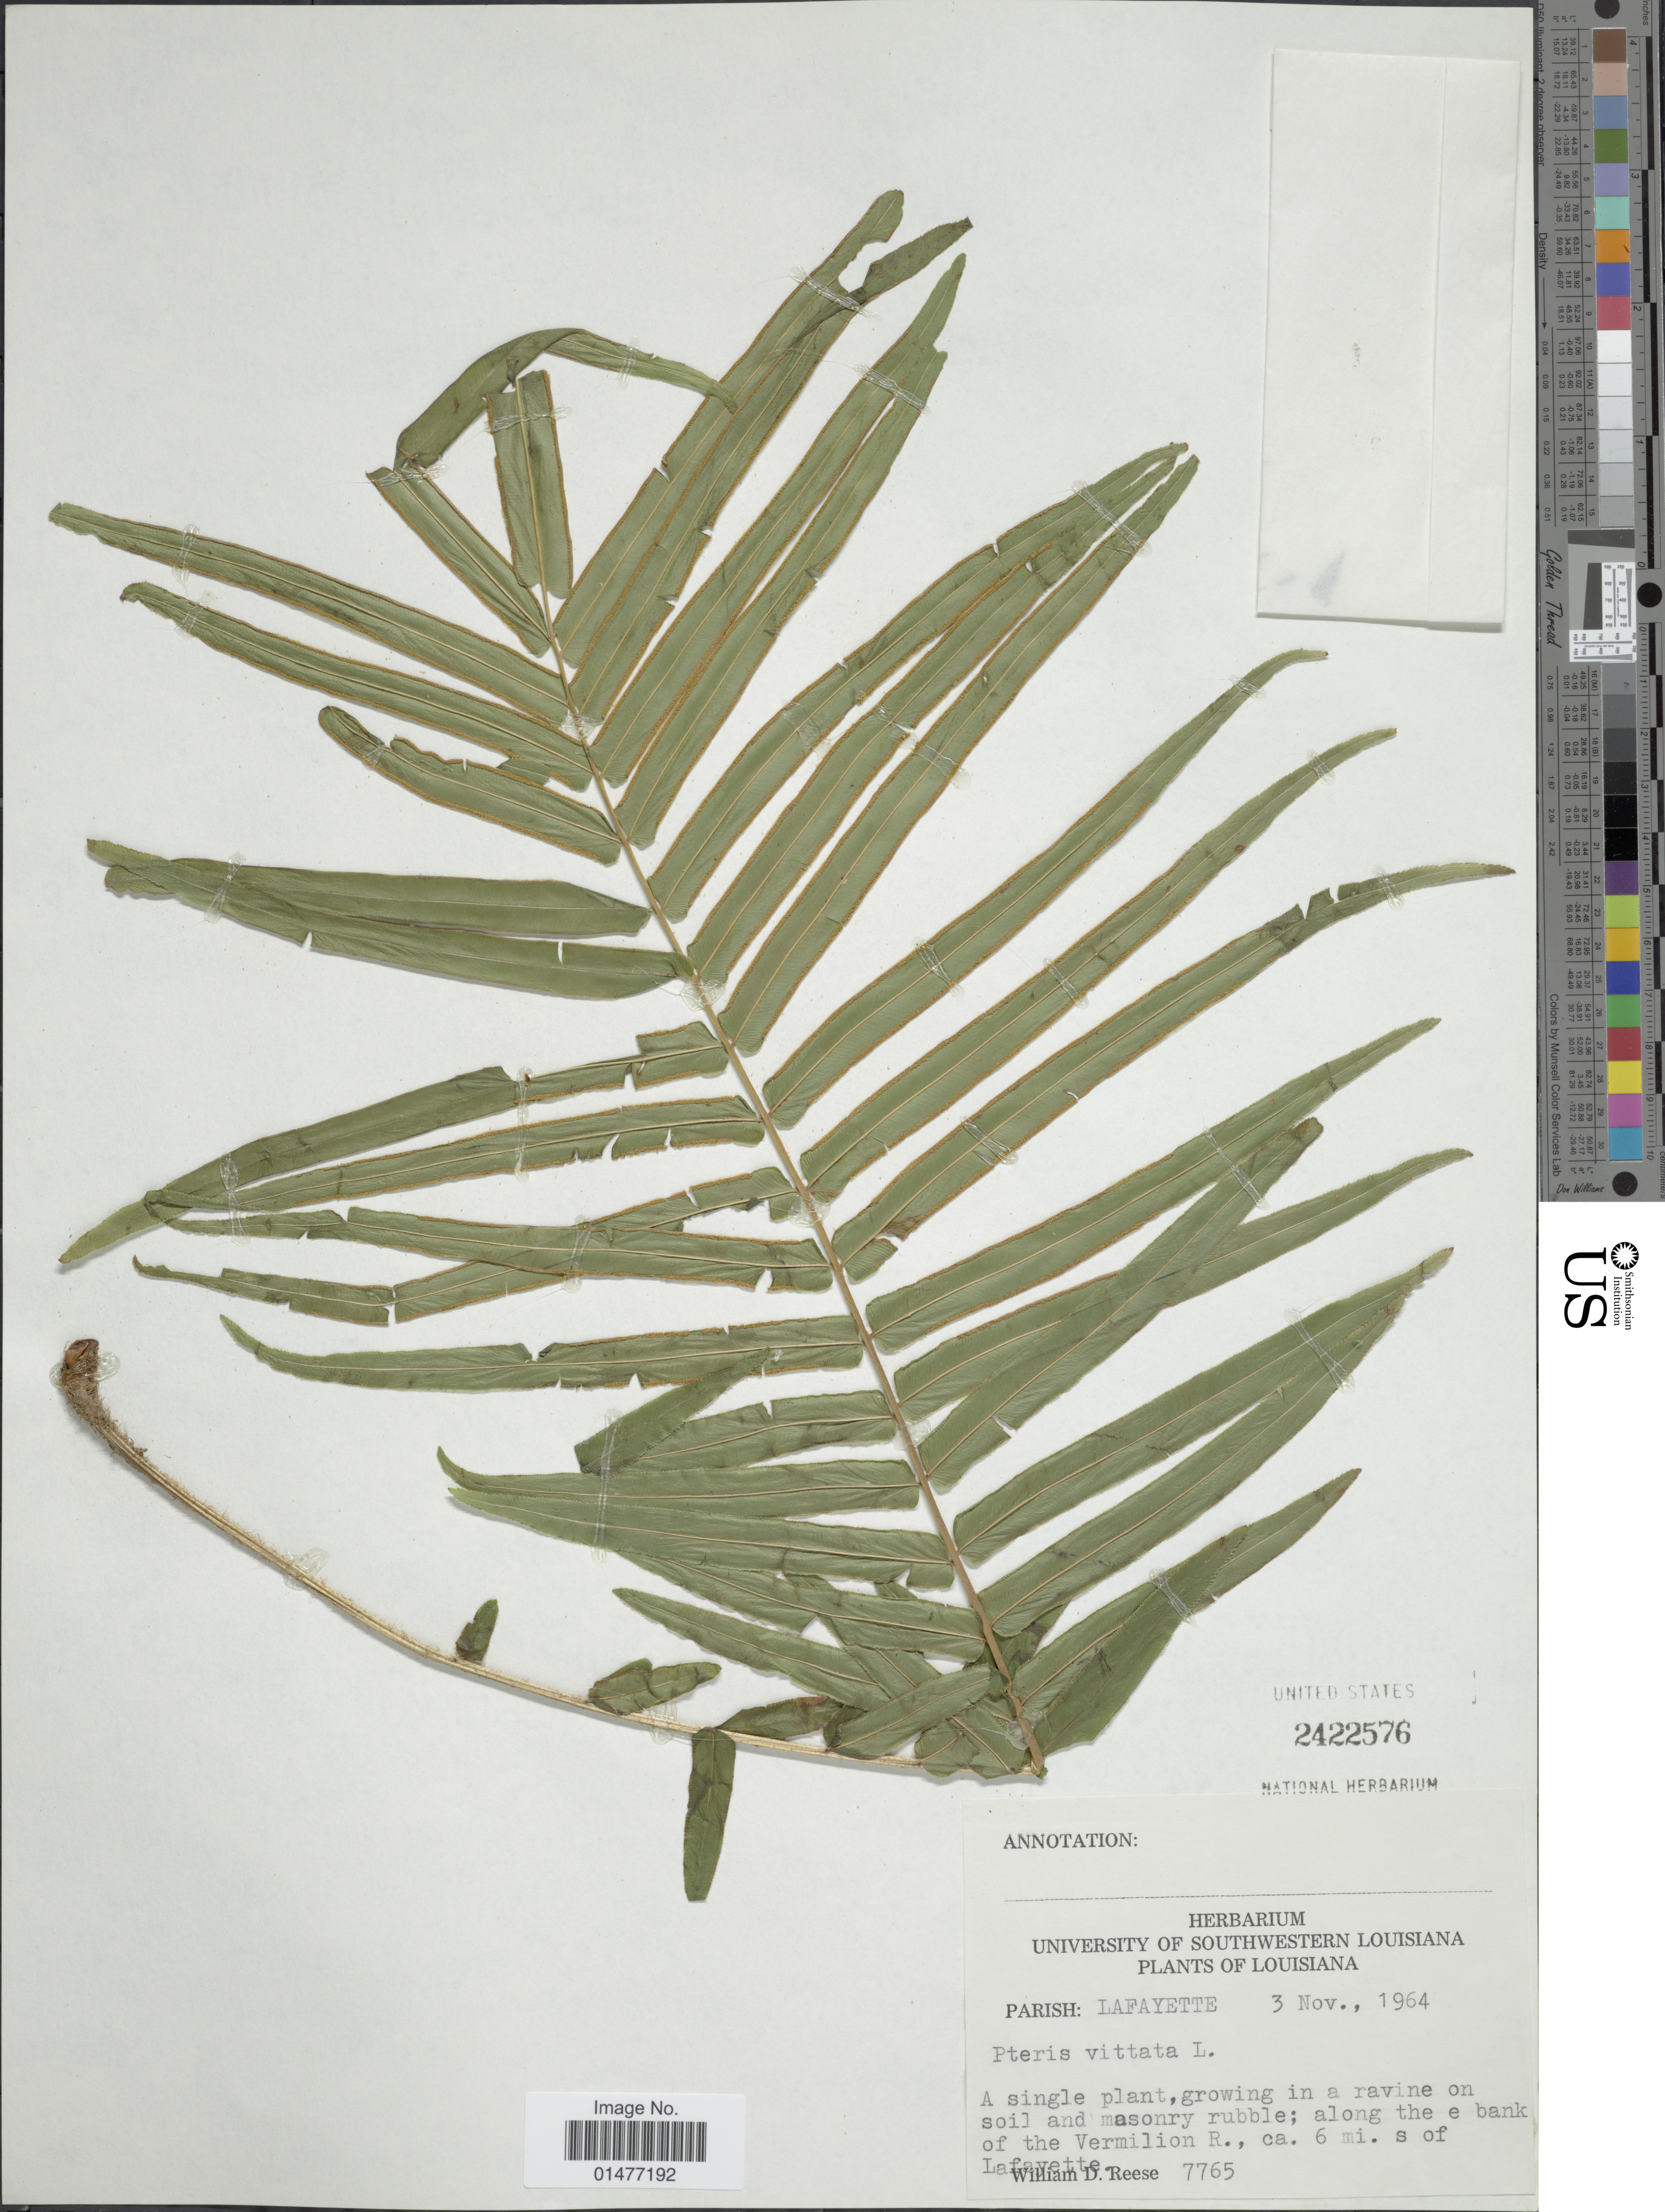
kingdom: Plantae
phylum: Tracheophyta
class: Polypodiopsida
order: Polypodiales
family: Pteridaceae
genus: Pteris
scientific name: Pteris vittata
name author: L.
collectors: W. Reese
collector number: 7765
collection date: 1964-11-03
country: United States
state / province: Louisiana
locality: Louisiana, Parish: Lafayette, A single plant, growing in a ravine on soil and masonry rubble; along the e bank of the Vermilion R. ca. 6 mi. s of Lafayette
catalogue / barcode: US 2422576